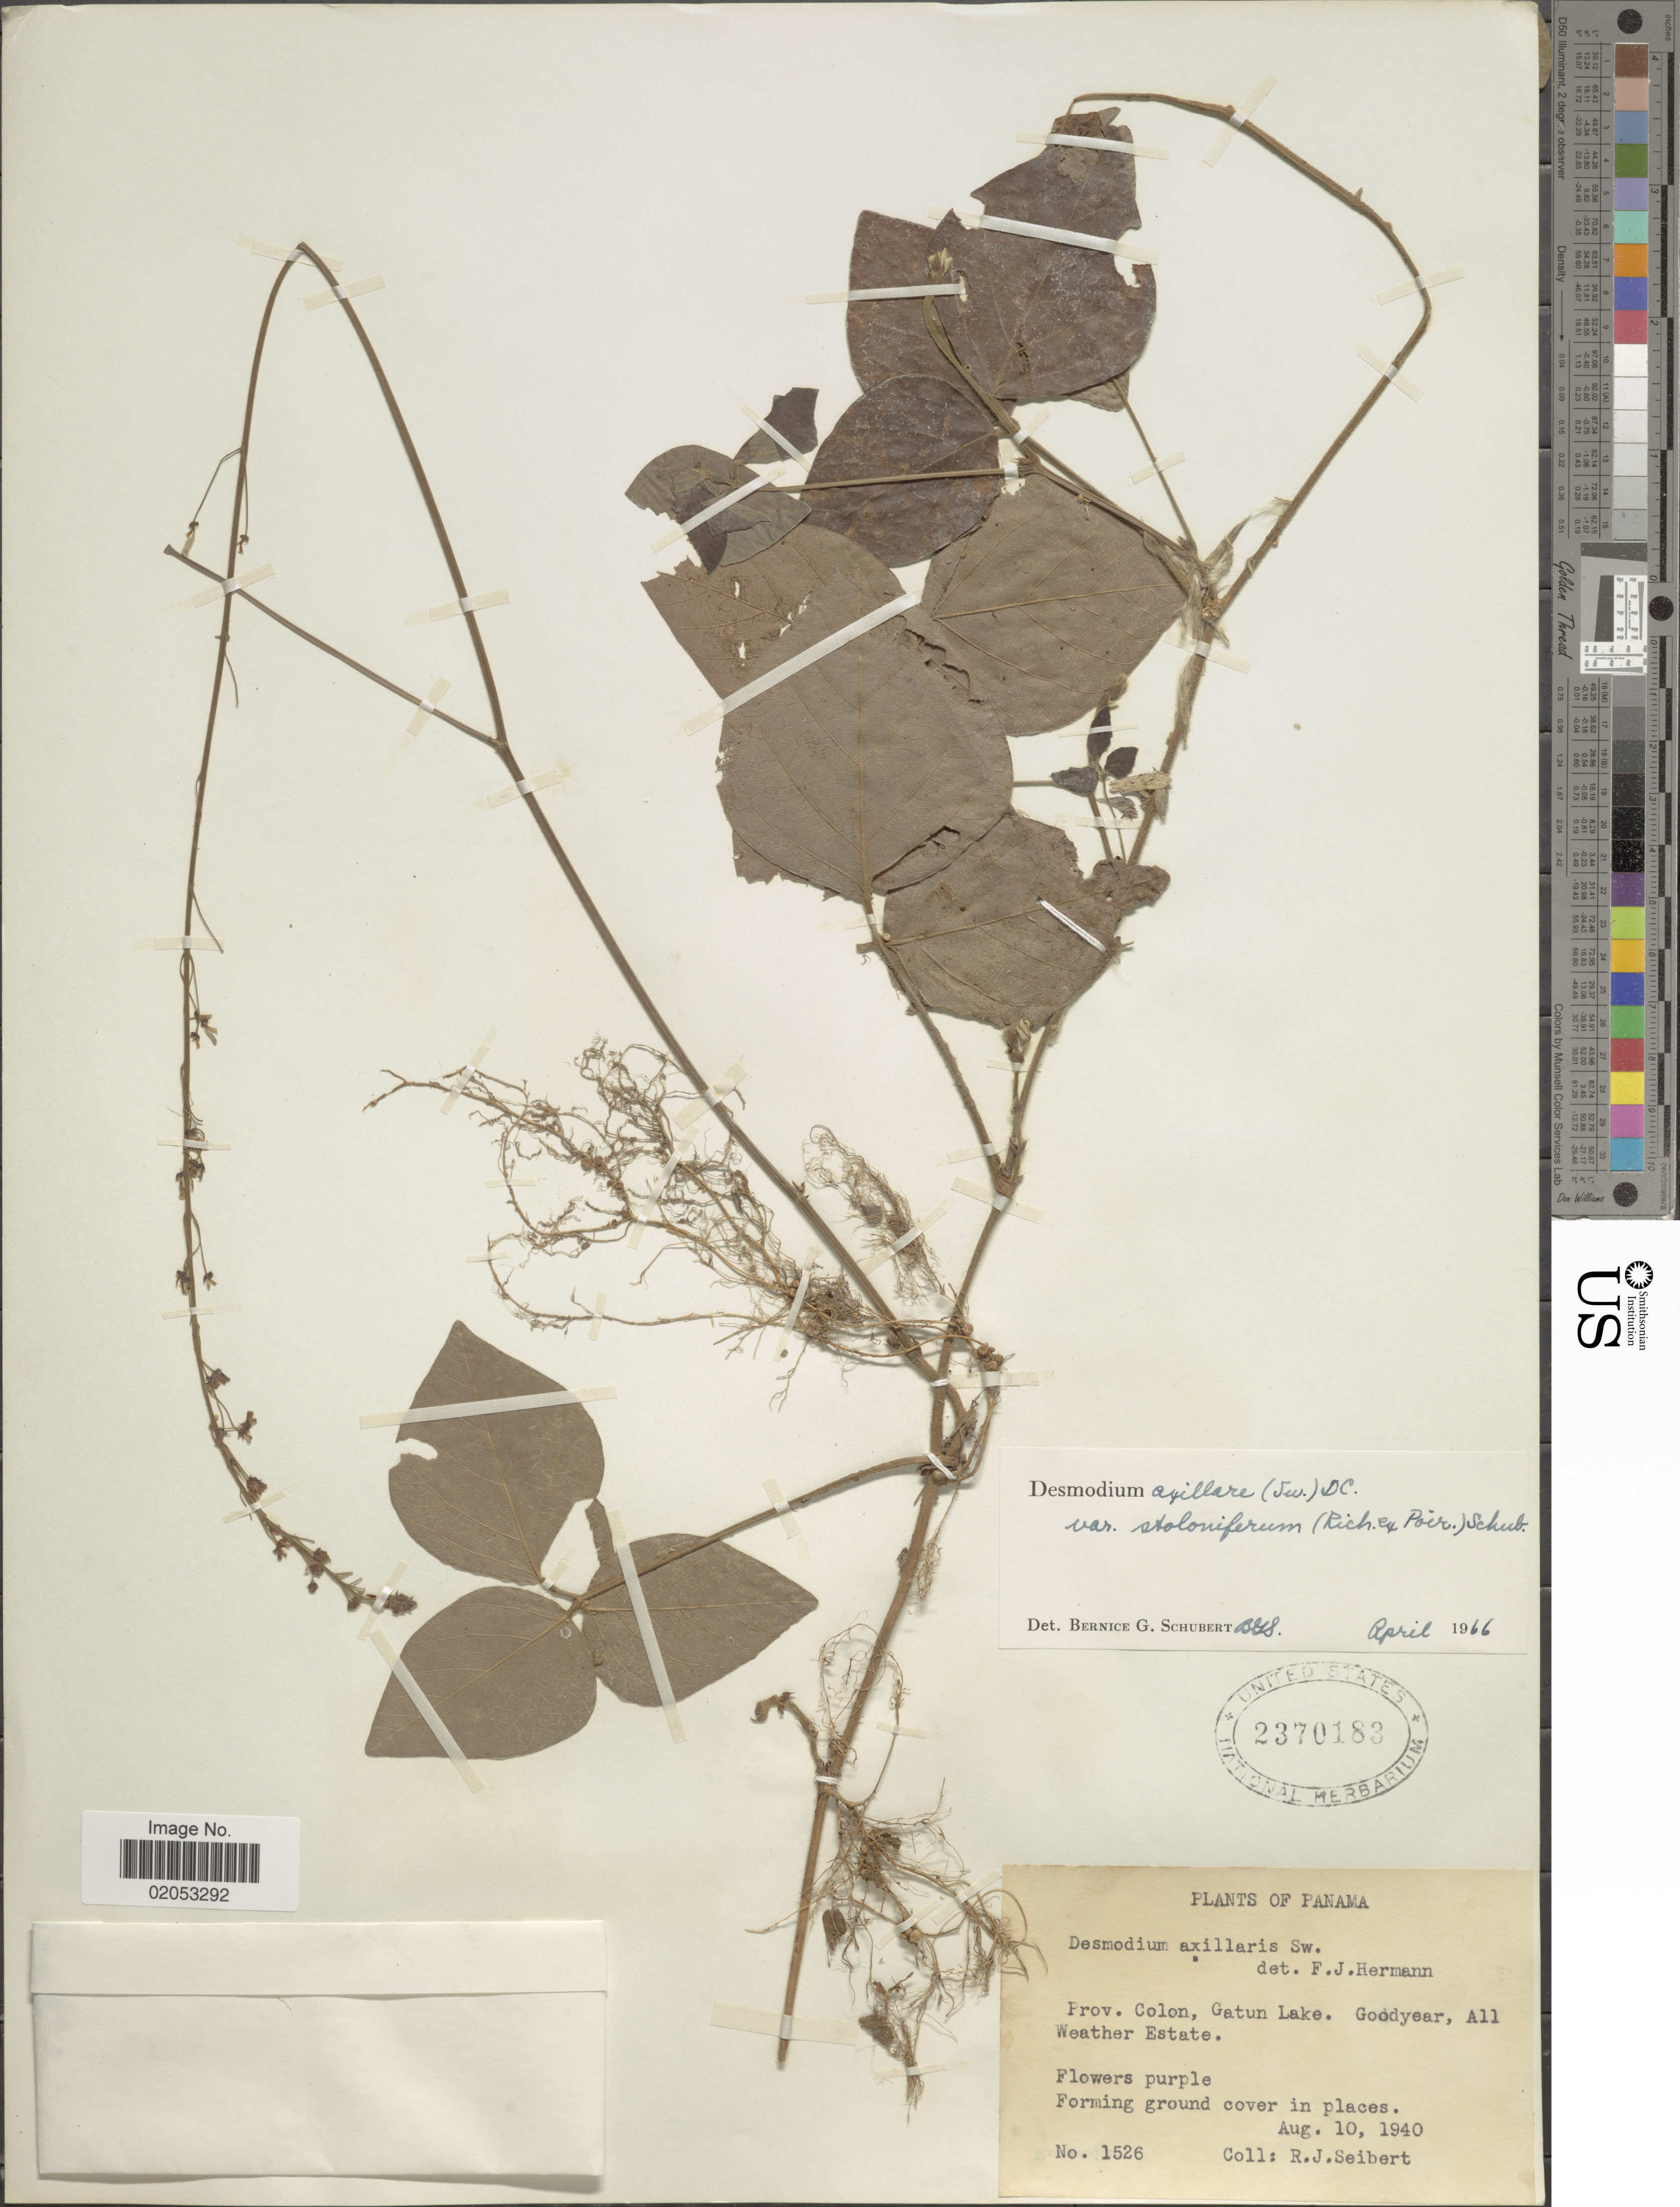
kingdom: Plantae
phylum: Tracheophyta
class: Magnoliopsida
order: Fabales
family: Fabaceae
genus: Desmodium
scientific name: Desmodium axillare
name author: (Sw.) DC.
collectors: R. J. Seibert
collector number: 1526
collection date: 1940-08-10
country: Panama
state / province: Colón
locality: Gatun Lake, Goodyear, All Weather Estate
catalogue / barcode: US 2370183